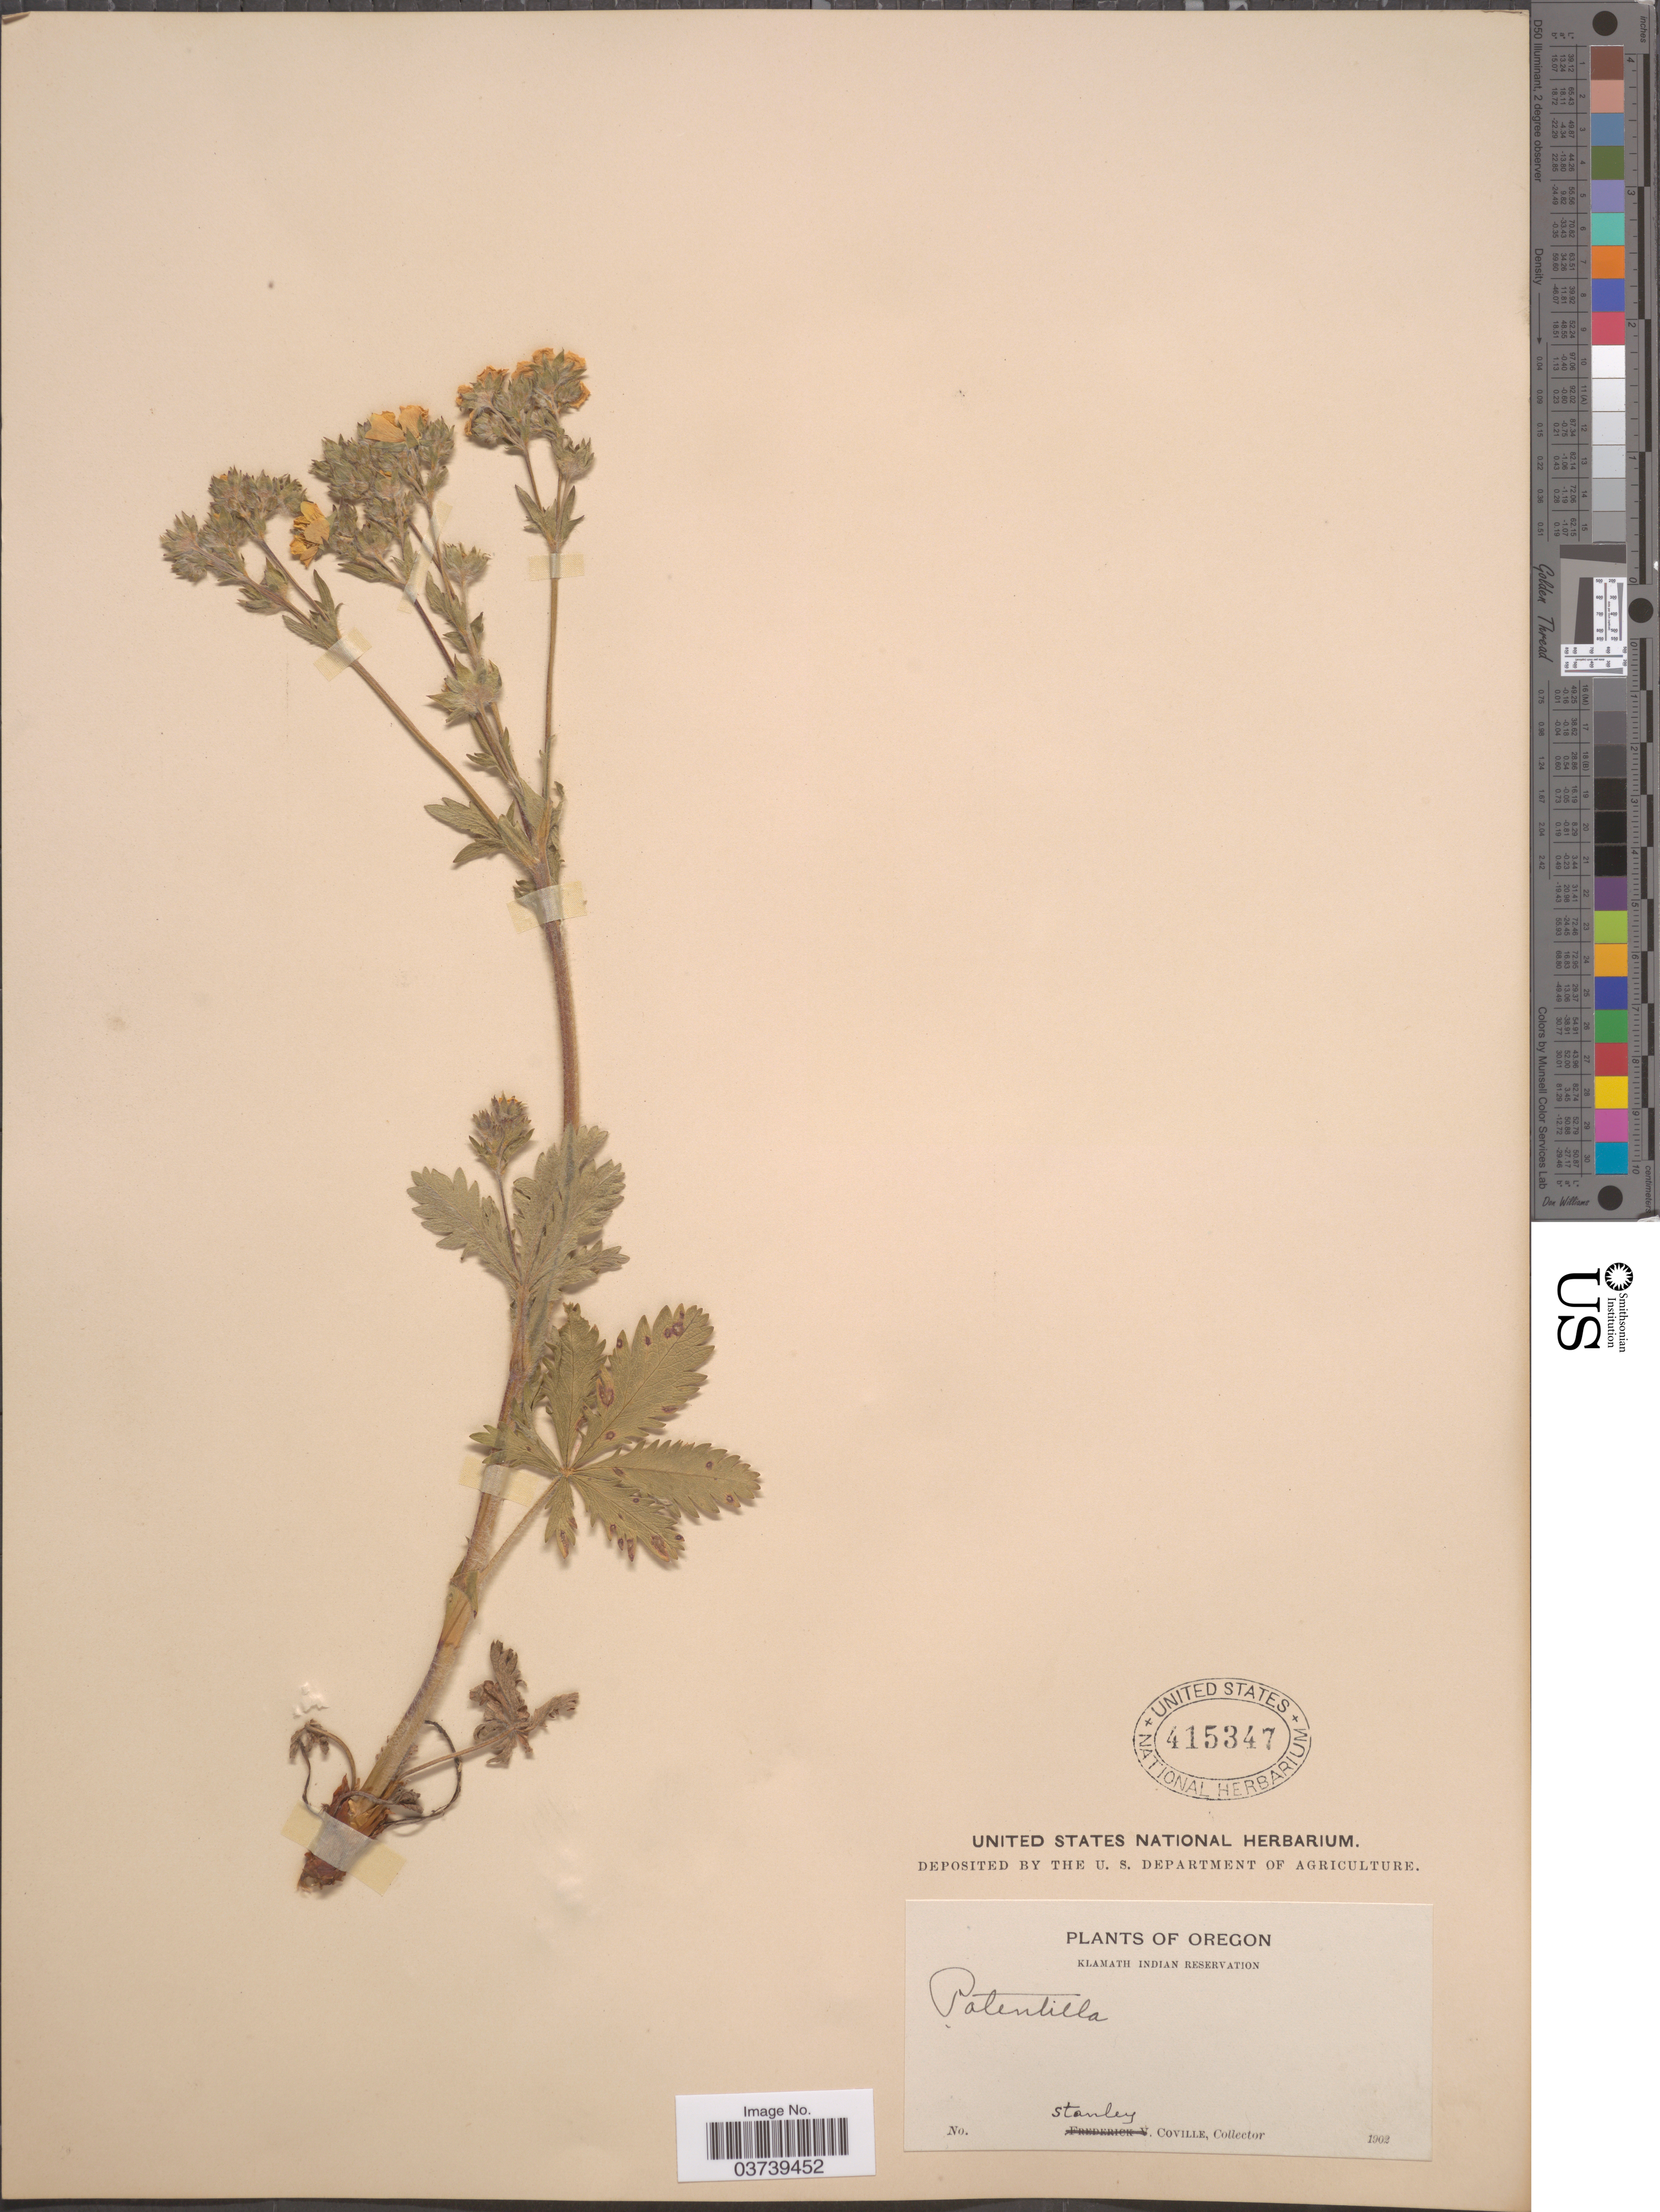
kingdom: Plantae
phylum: Tracheophyta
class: Magnoliopsida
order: Rosales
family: Rosaceae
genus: Potentilla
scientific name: Potentilla sp.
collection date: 1902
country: United States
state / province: Oregon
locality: Klamath Indian Reservation.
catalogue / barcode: US 415347